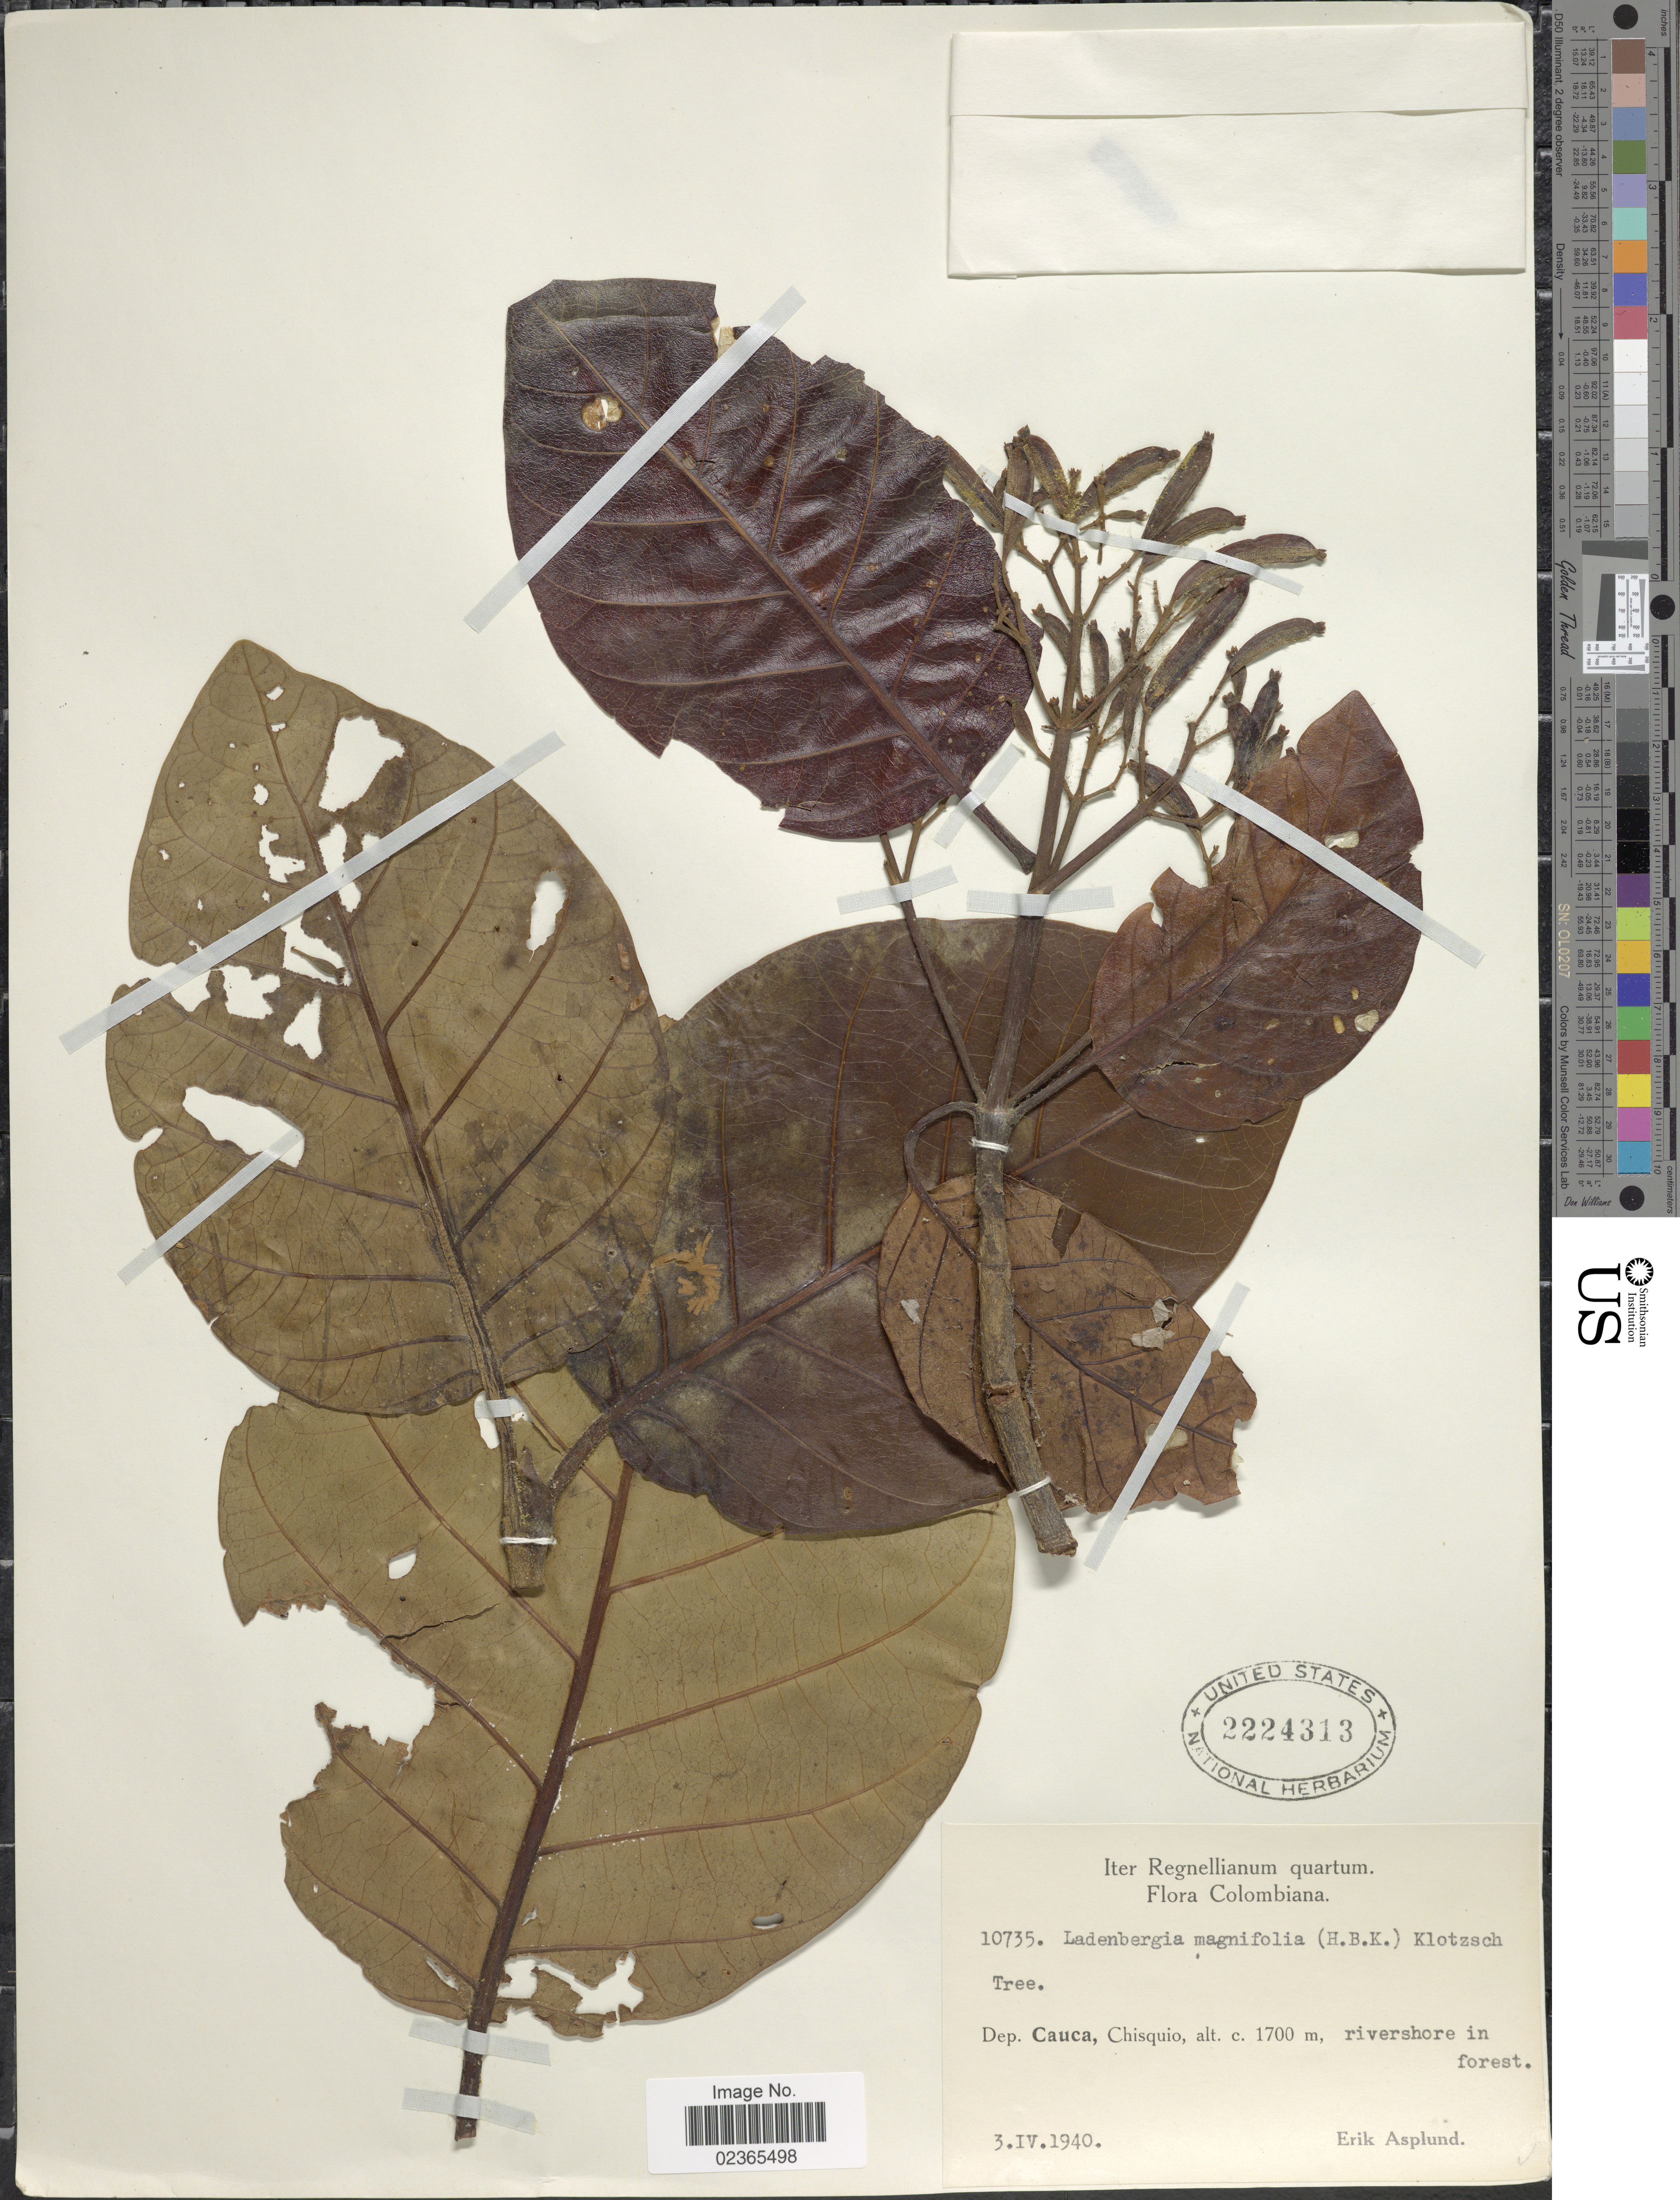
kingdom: Plantae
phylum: Tracheophyta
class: Magnoliopsida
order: Gentianales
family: Rubiaceae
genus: Ladenbergia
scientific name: Ladenbergia oblongifolia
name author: (Mutis) L. Andersson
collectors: E. Asplund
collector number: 10735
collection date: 1940-04-03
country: Colombia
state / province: Cauca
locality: Chisquio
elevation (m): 1700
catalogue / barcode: US 2224313